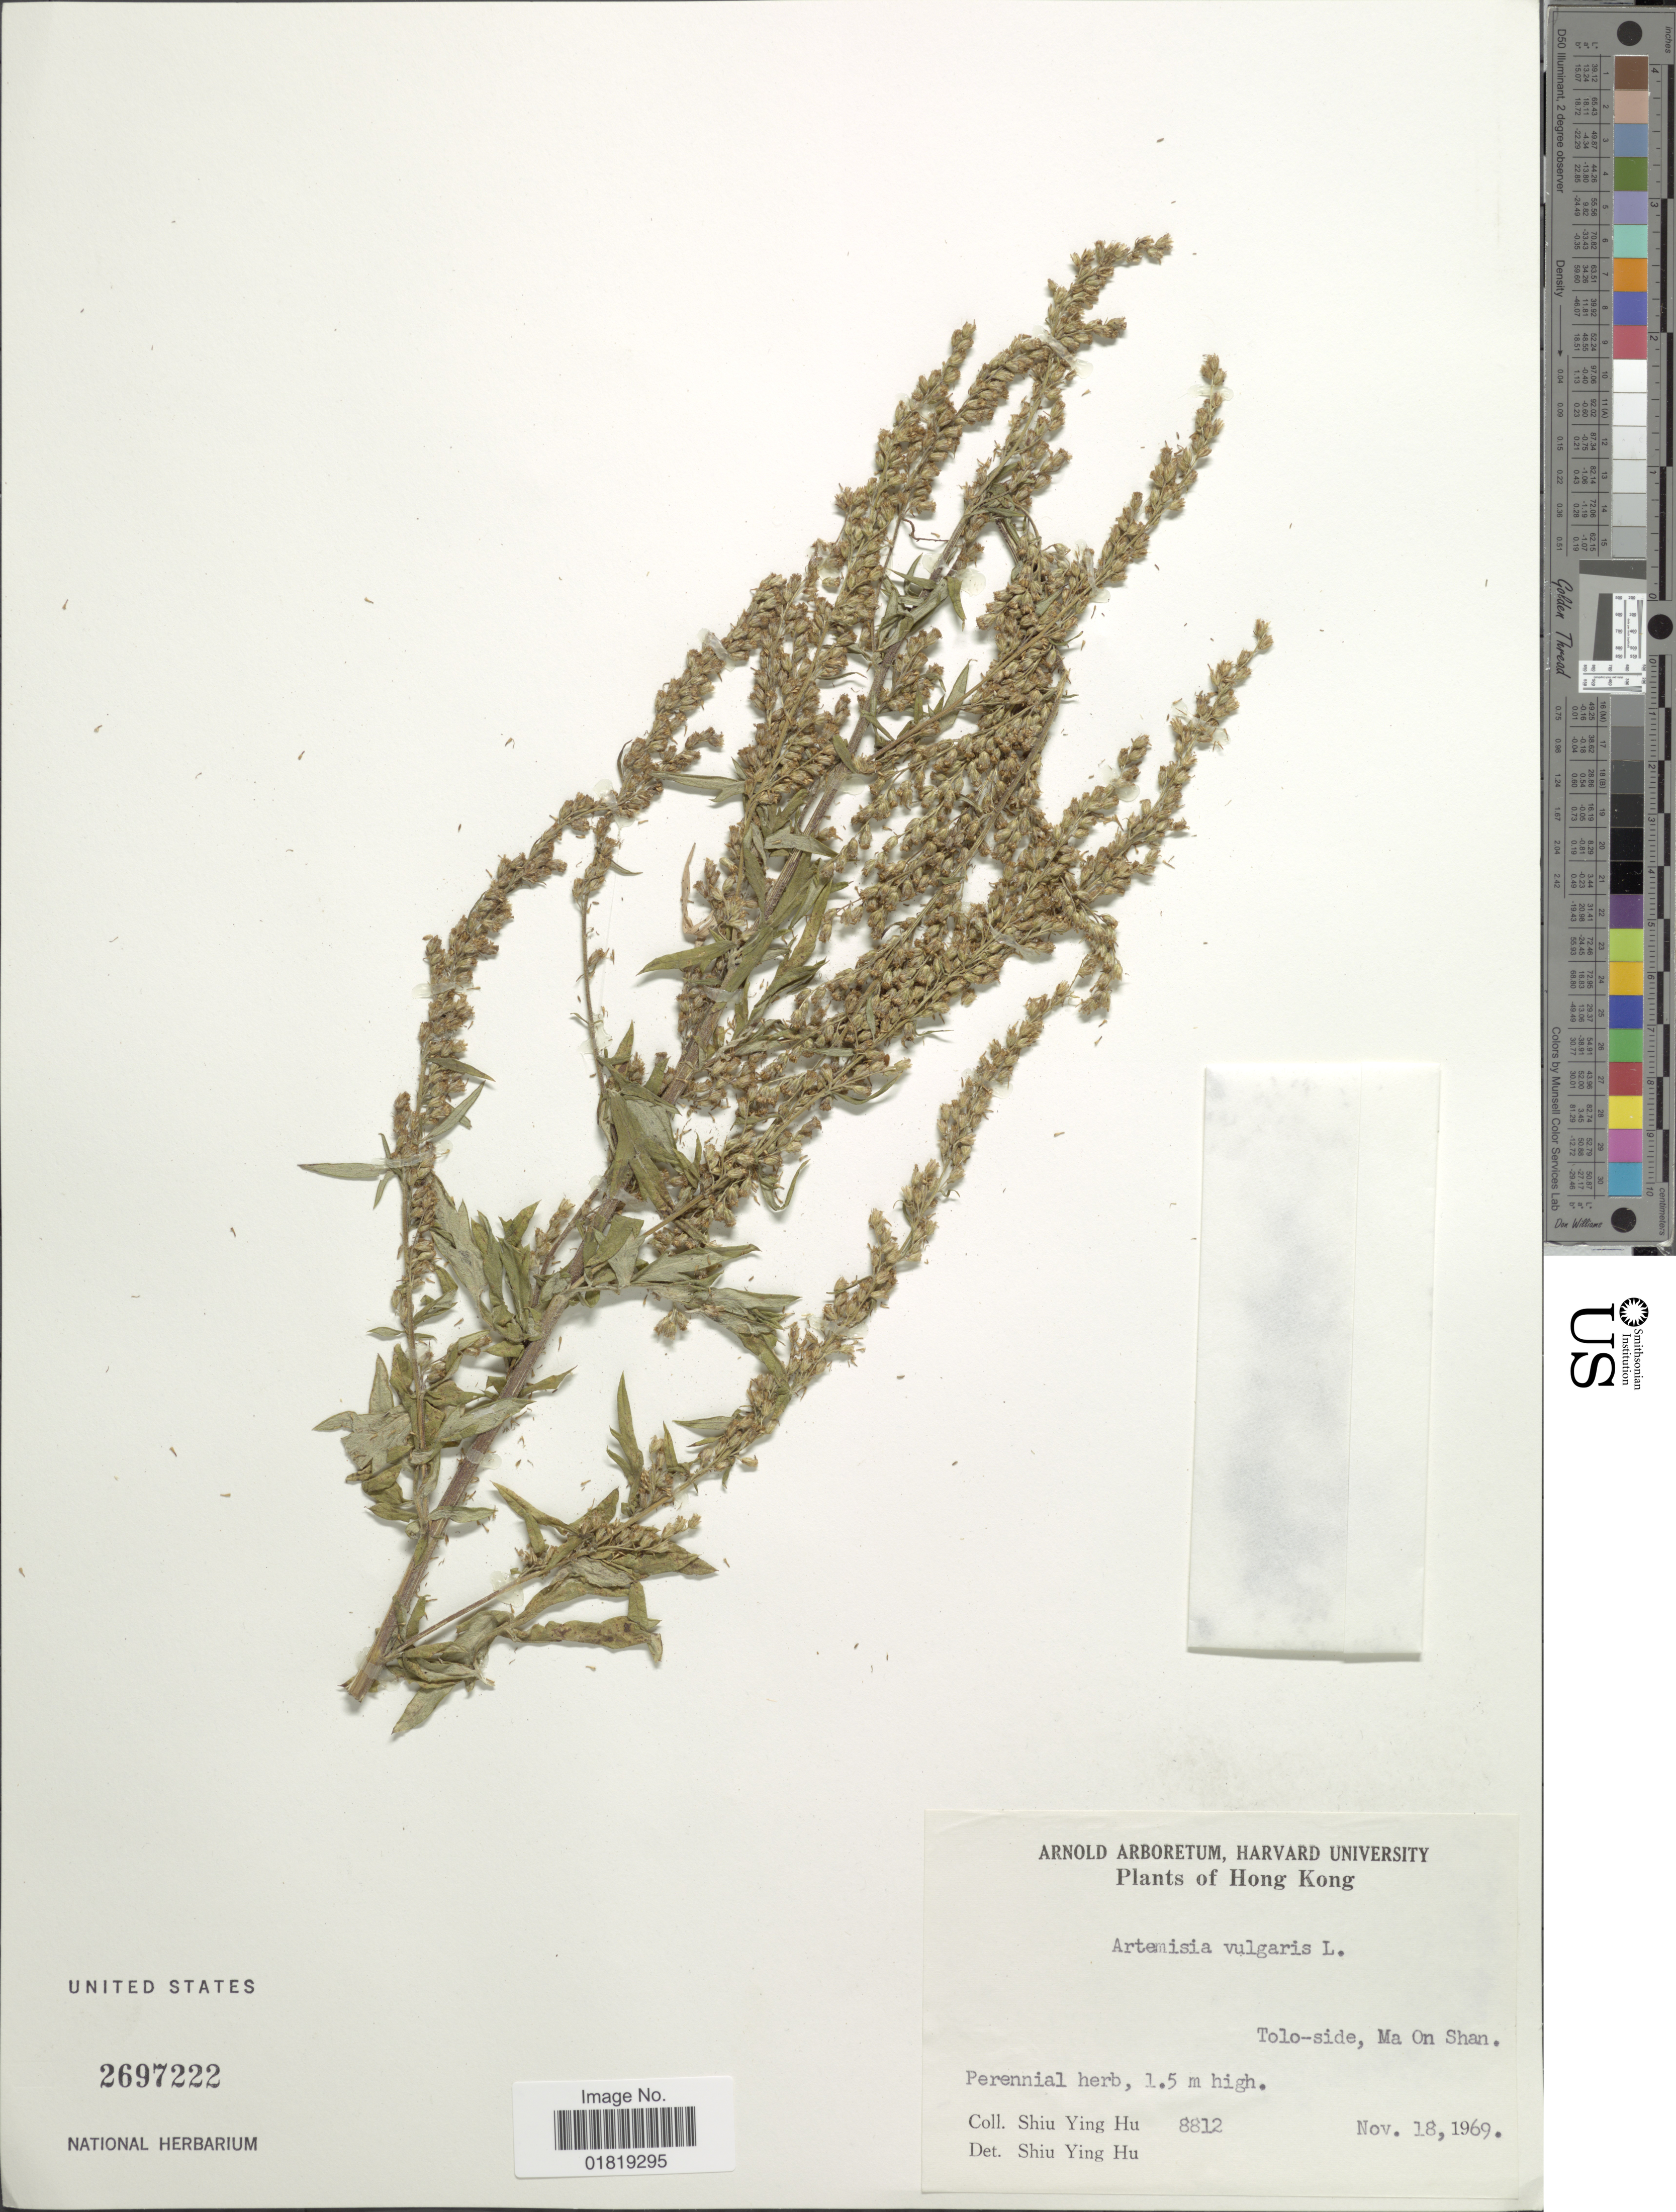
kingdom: Plantae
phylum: Tracheophyta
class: Magnoliopsida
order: Asterales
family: Asteraceae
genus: Artemisia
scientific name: Artemisia vulgaris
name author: L.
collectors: S. Y. Hu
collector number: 8812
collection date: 1969-11-18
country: China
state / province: Hong Kong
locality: Tolo-side, Ma on Shan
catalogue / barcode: US 2697222